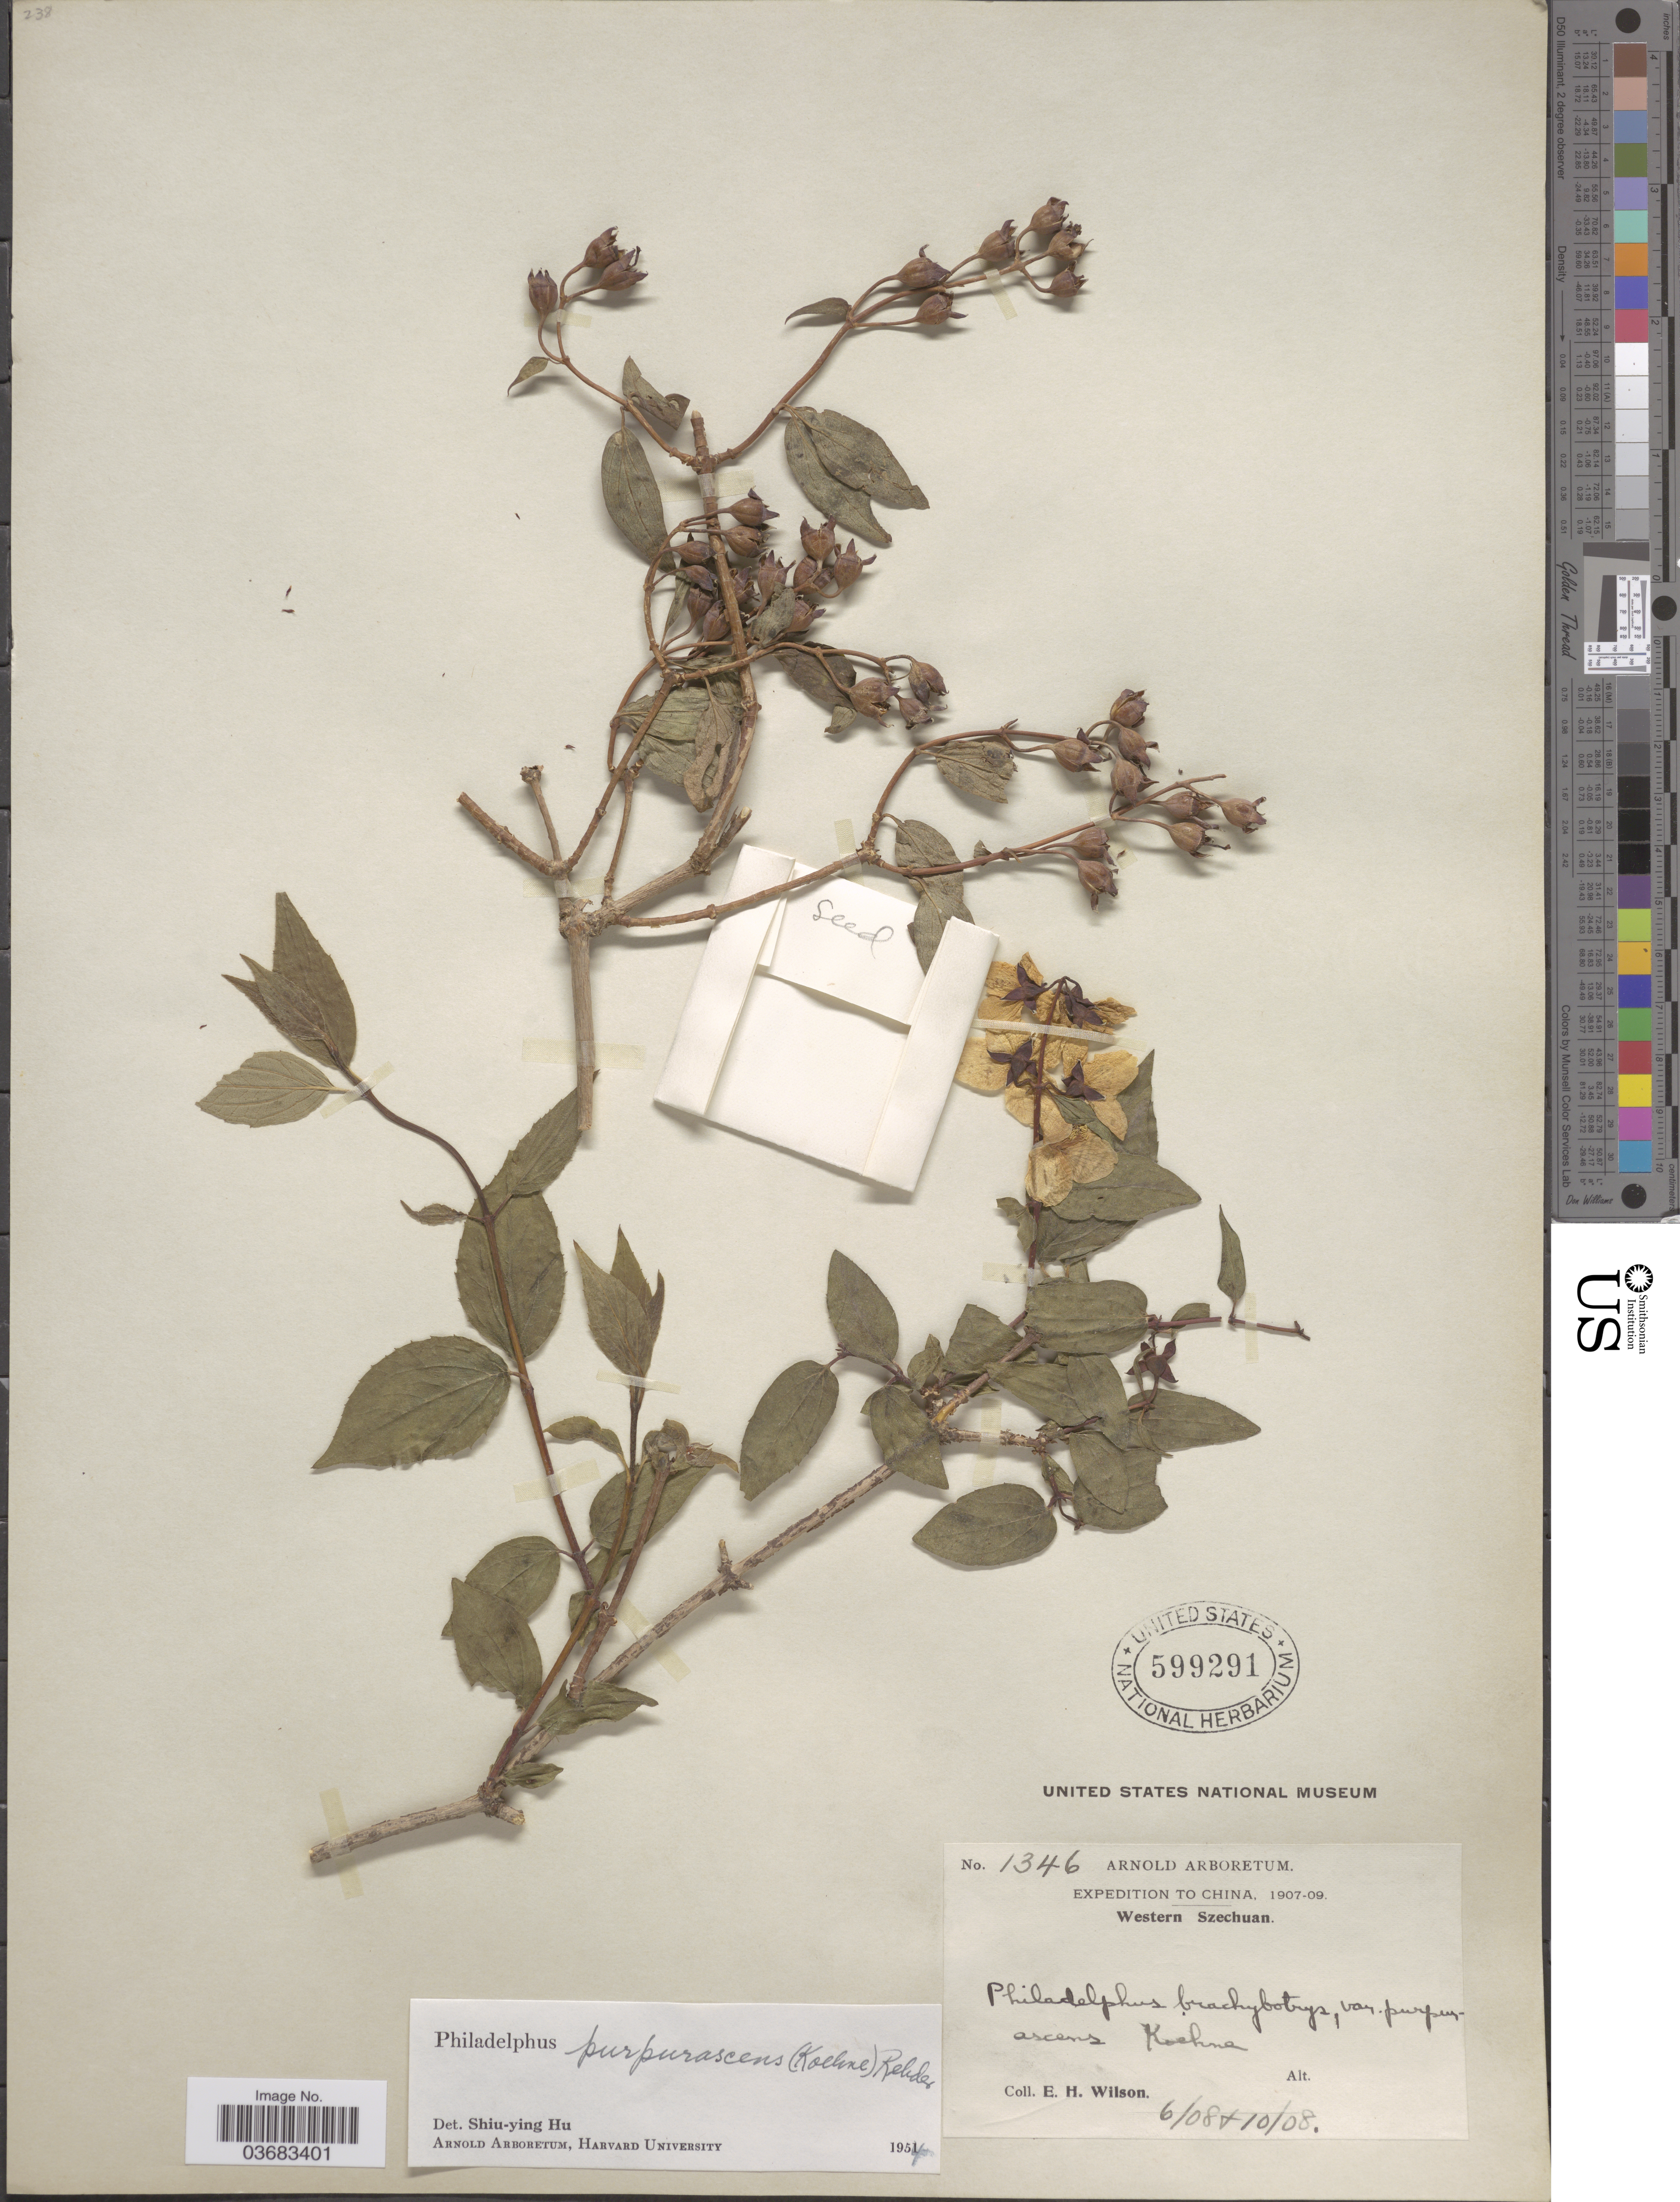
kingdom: Plantae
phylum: Tracheophyta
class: Magnoliopsida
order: Cornales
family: Hydrangeaceae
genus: Philadelphus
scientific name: Philadelphus purpurascens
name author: (Koehne) Rehder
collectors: E. Wilson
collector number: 1346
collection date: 1908-06/1908-10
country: China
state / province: Sichuan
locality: Expedition to China, 1907-09. Western Szechuan.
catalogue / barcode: US 599291